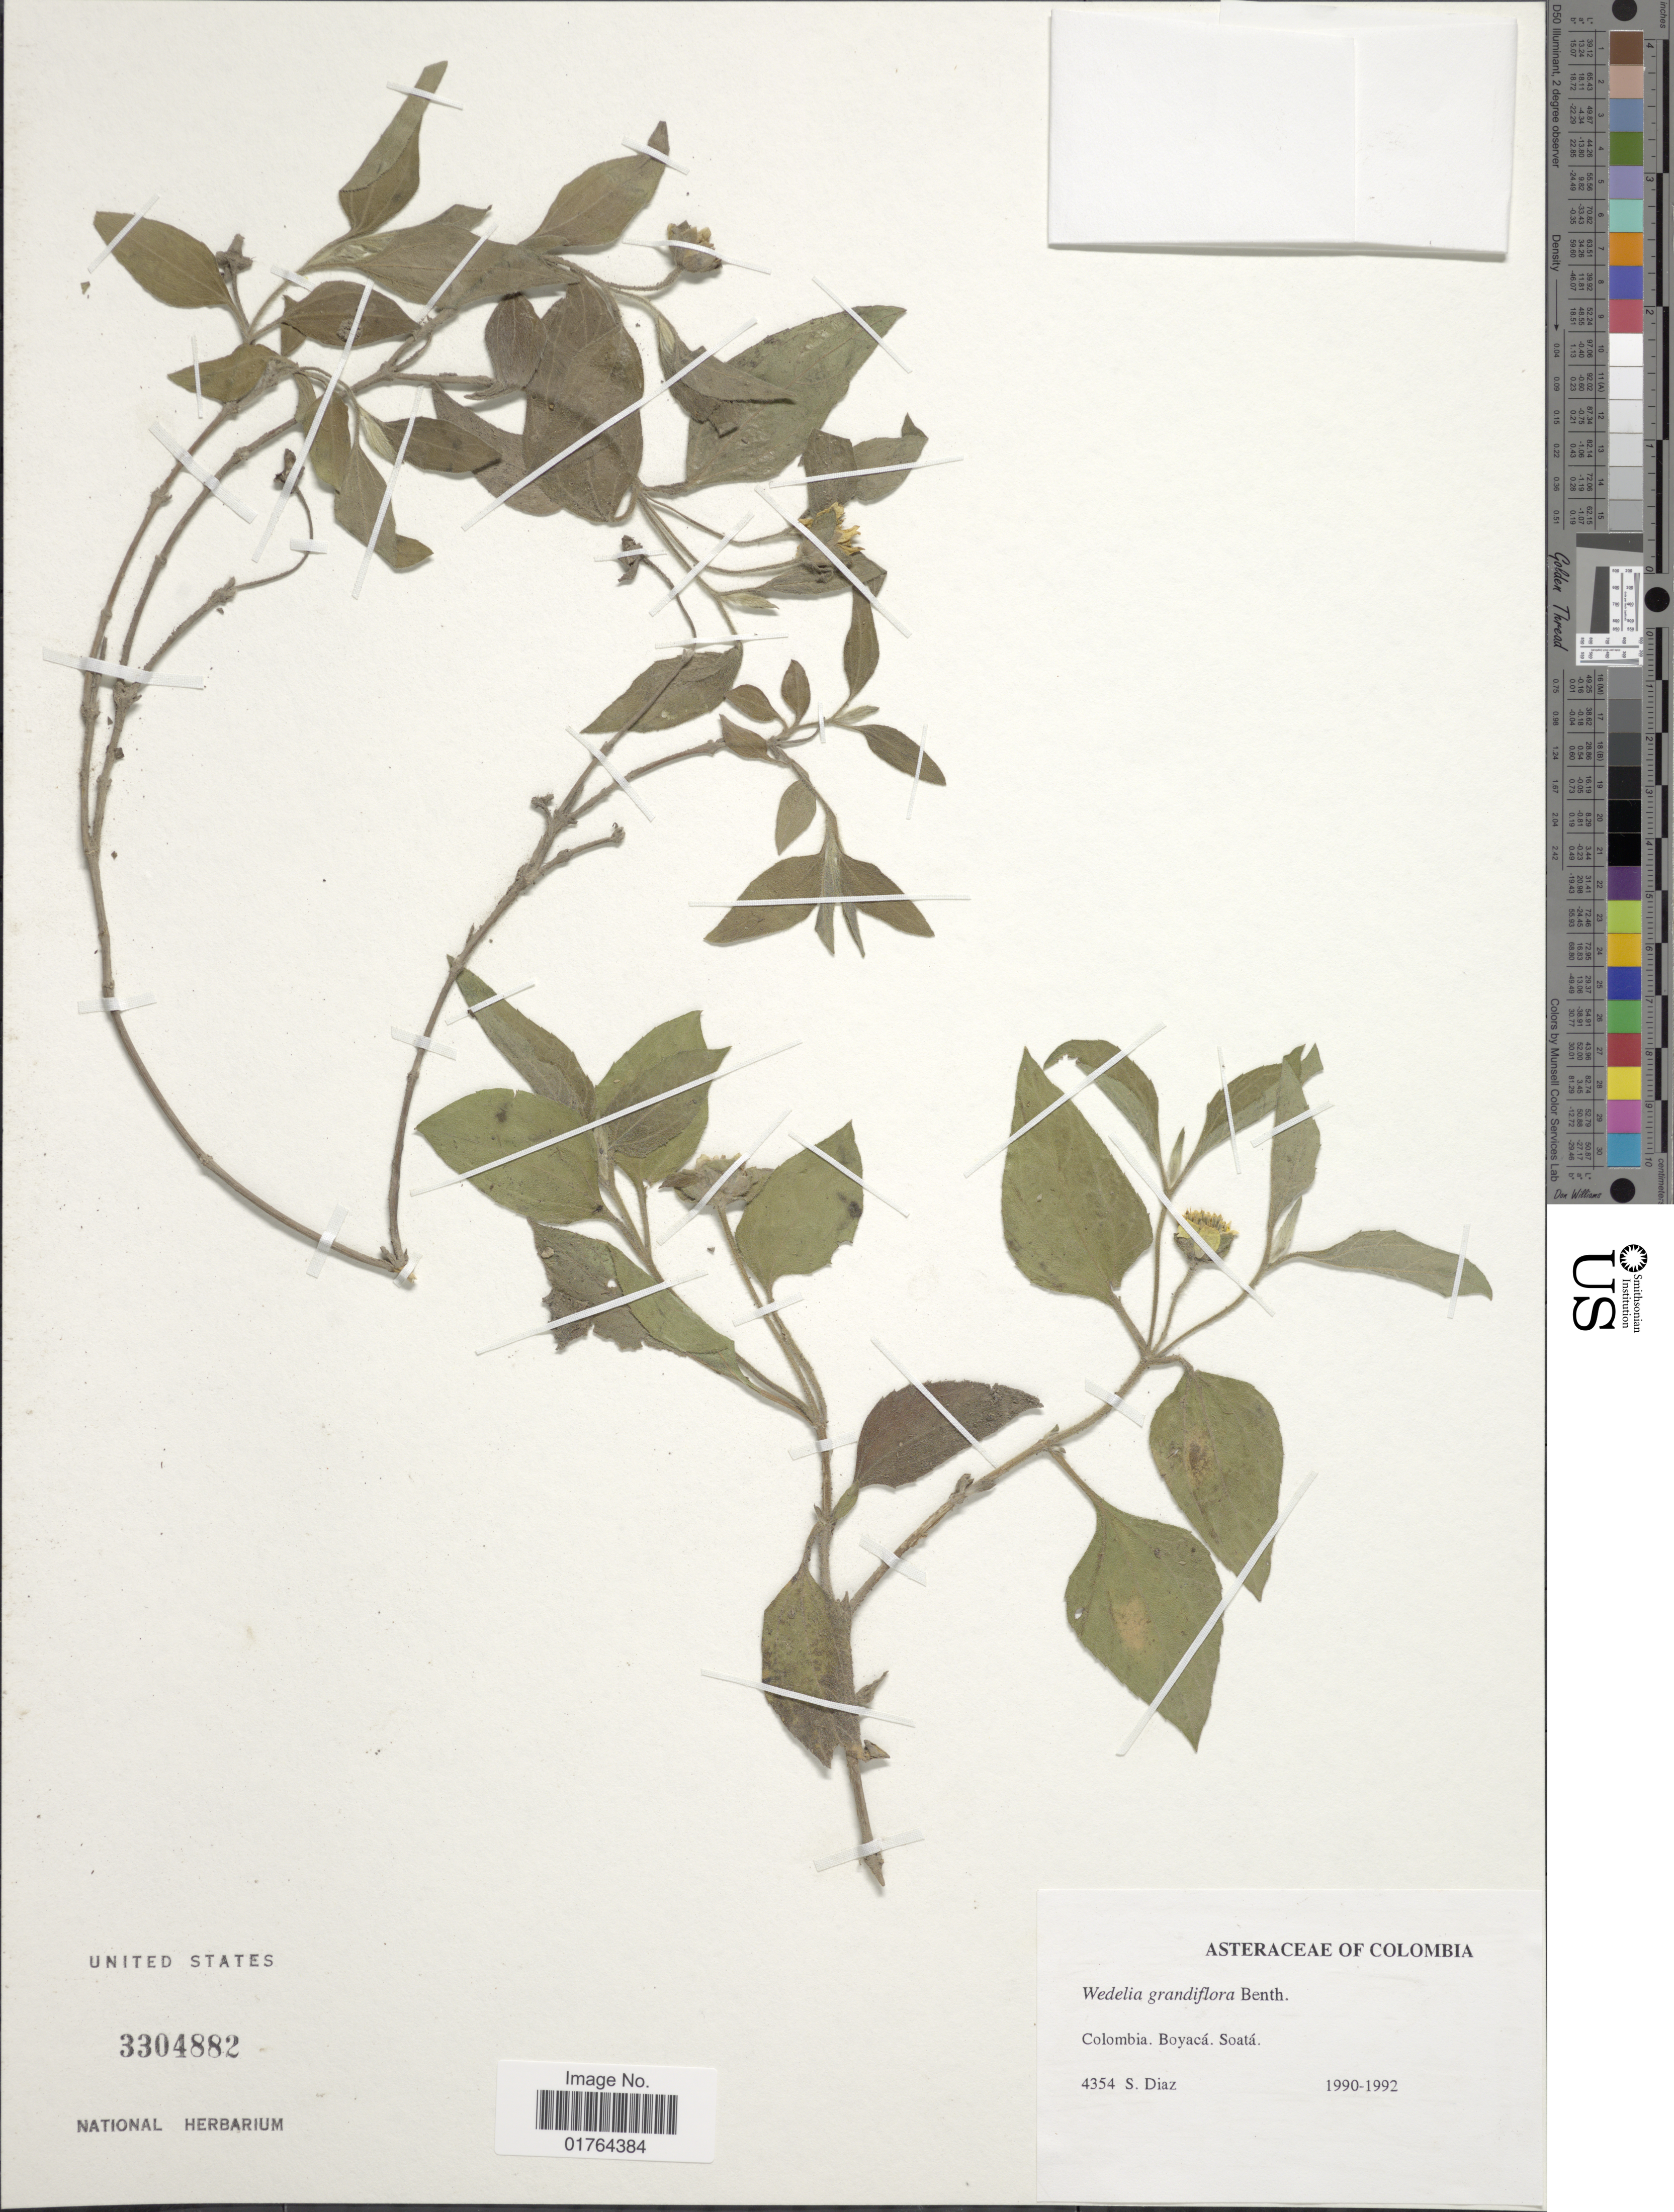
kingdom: Plantae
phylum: Tracheophyta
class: Magnoliopsida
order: Asterales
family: Asteraceae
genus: Wedelia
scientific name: Wedelia calycina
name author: Rich.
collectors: S. Diaz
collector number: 4354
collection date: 1990/1992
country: Colombia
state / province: Boyacá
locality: Colombia, Boyaca, Soata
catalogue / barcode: US 3304882